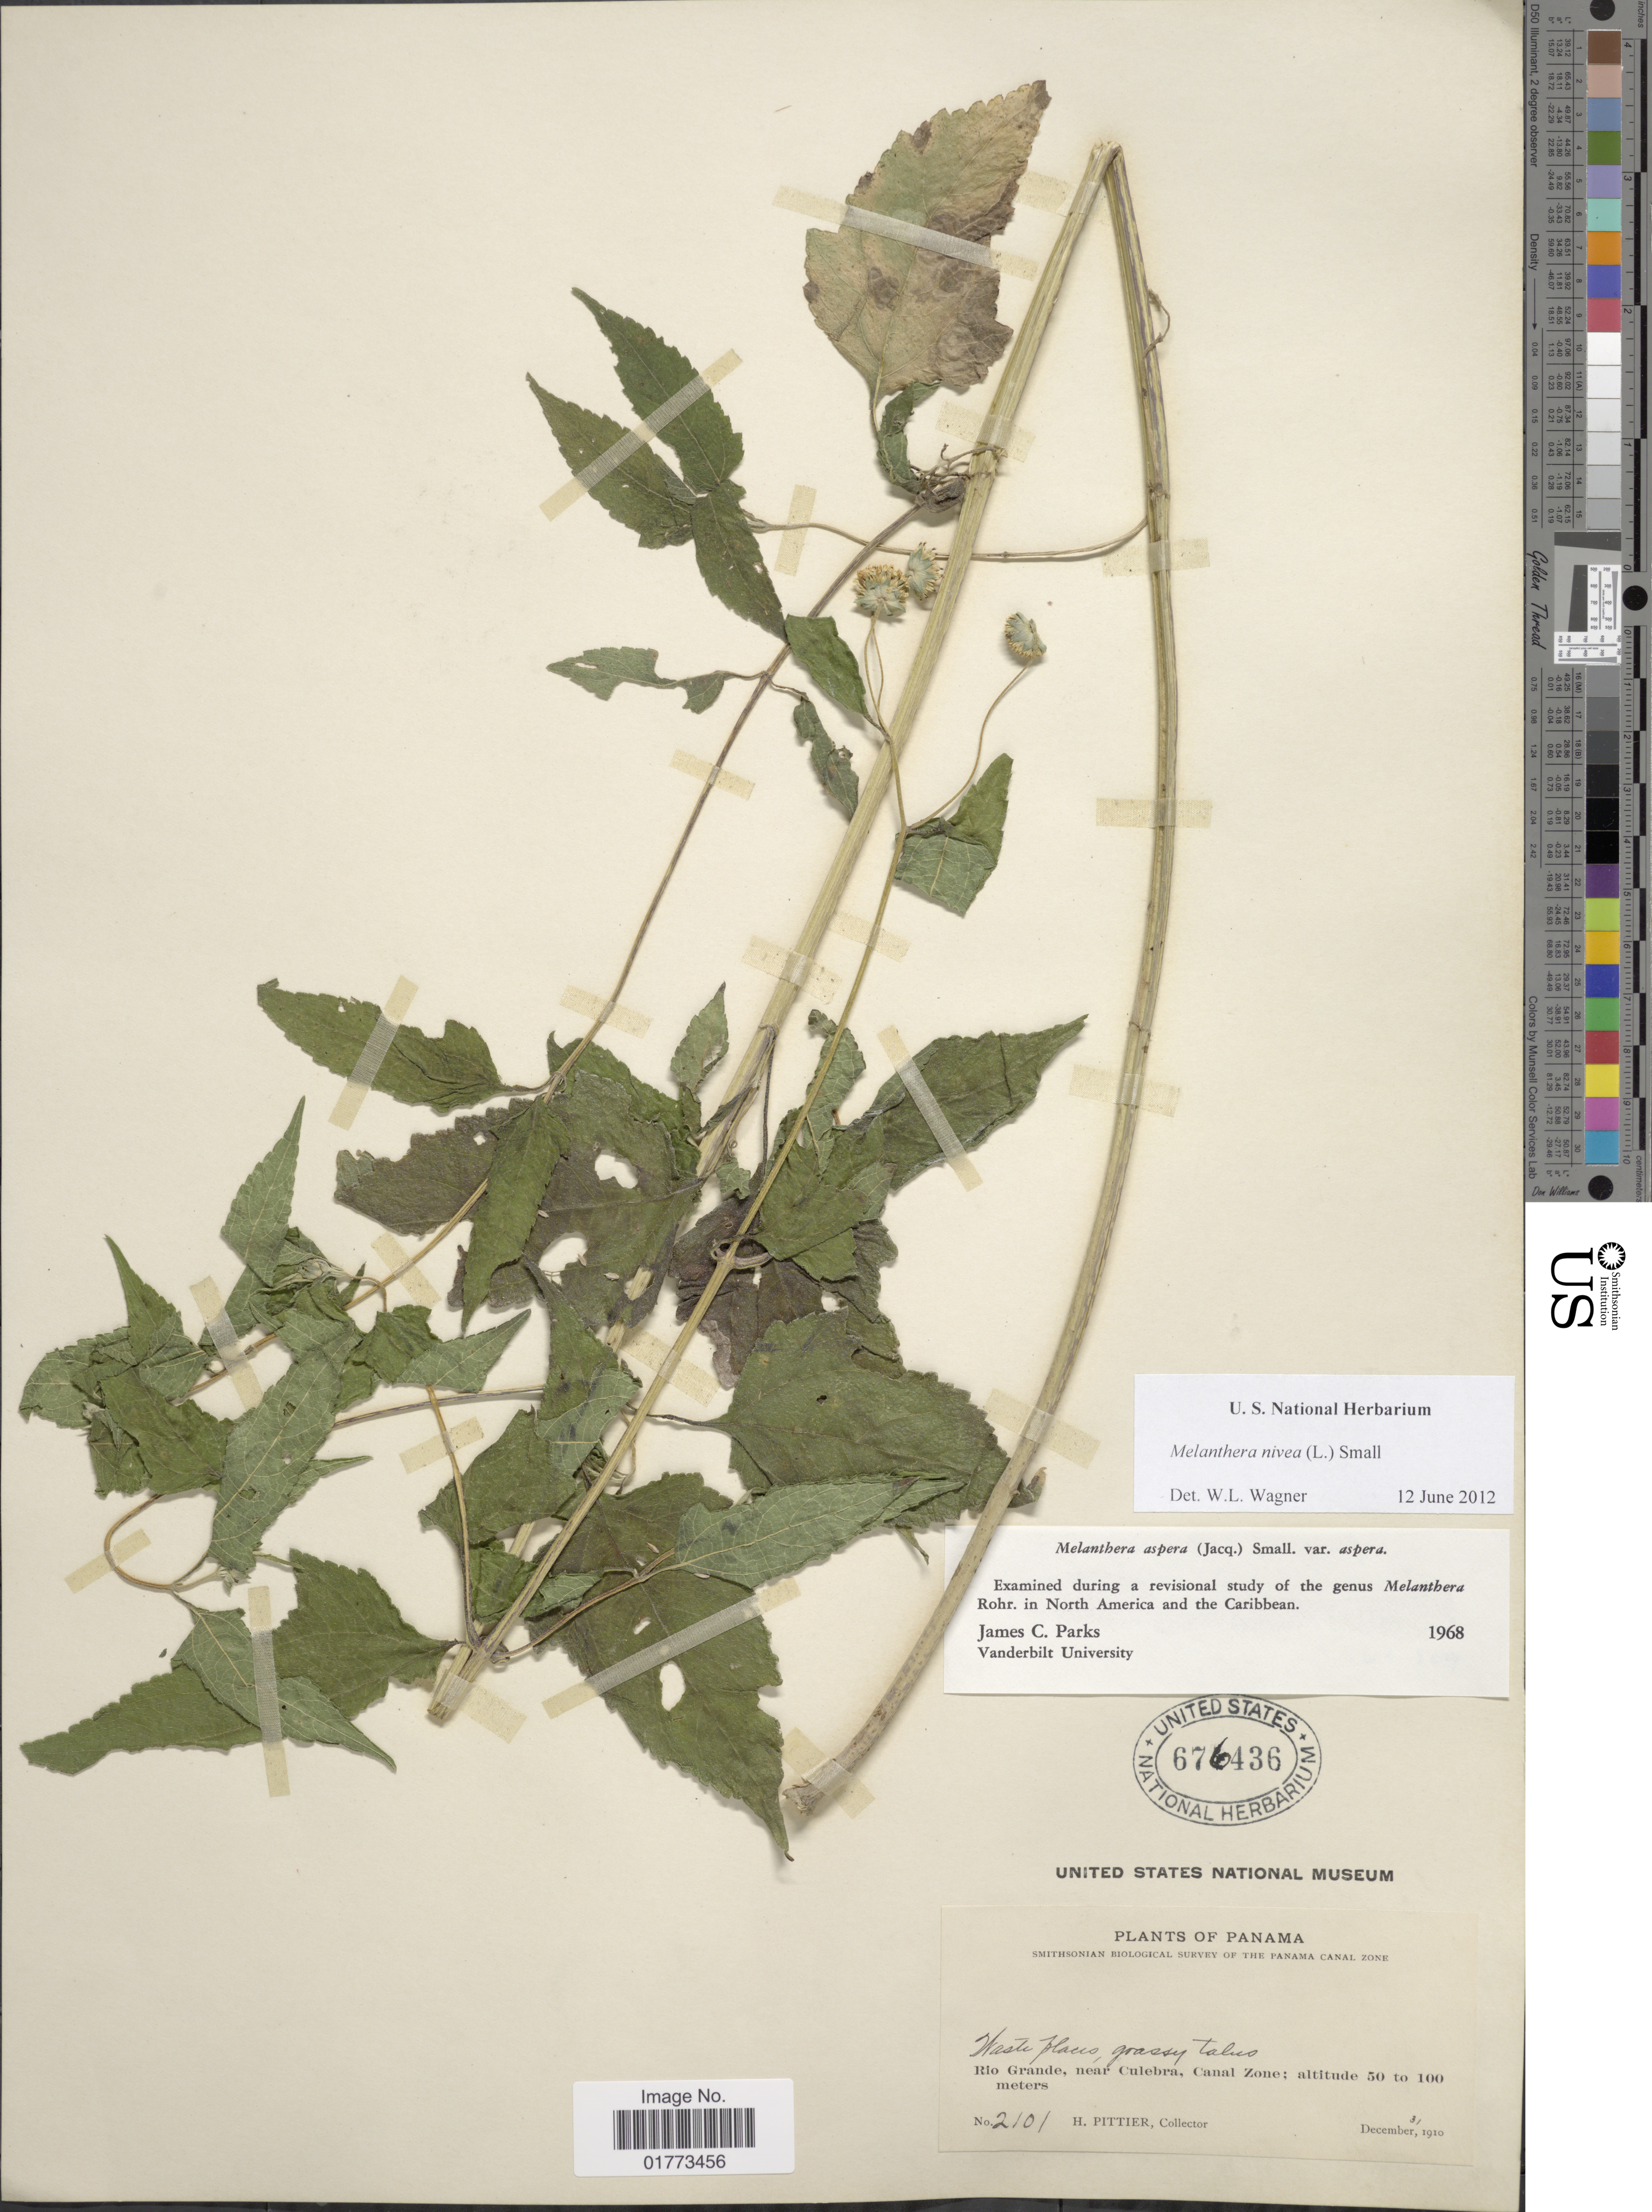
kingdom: Plantae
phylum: Tracheophyta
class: Magnoliopsida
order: Asterales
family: Asteraceae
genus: Melanthera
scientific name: Melanthera nivea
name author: (L.) Small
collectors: H. F. Pittier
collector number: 2101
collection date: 1910-12-31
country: Panama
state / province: Colón / Panamá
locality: Rio Grande, near Culebra, Canal Zone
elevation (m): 50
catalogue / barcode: US 676436